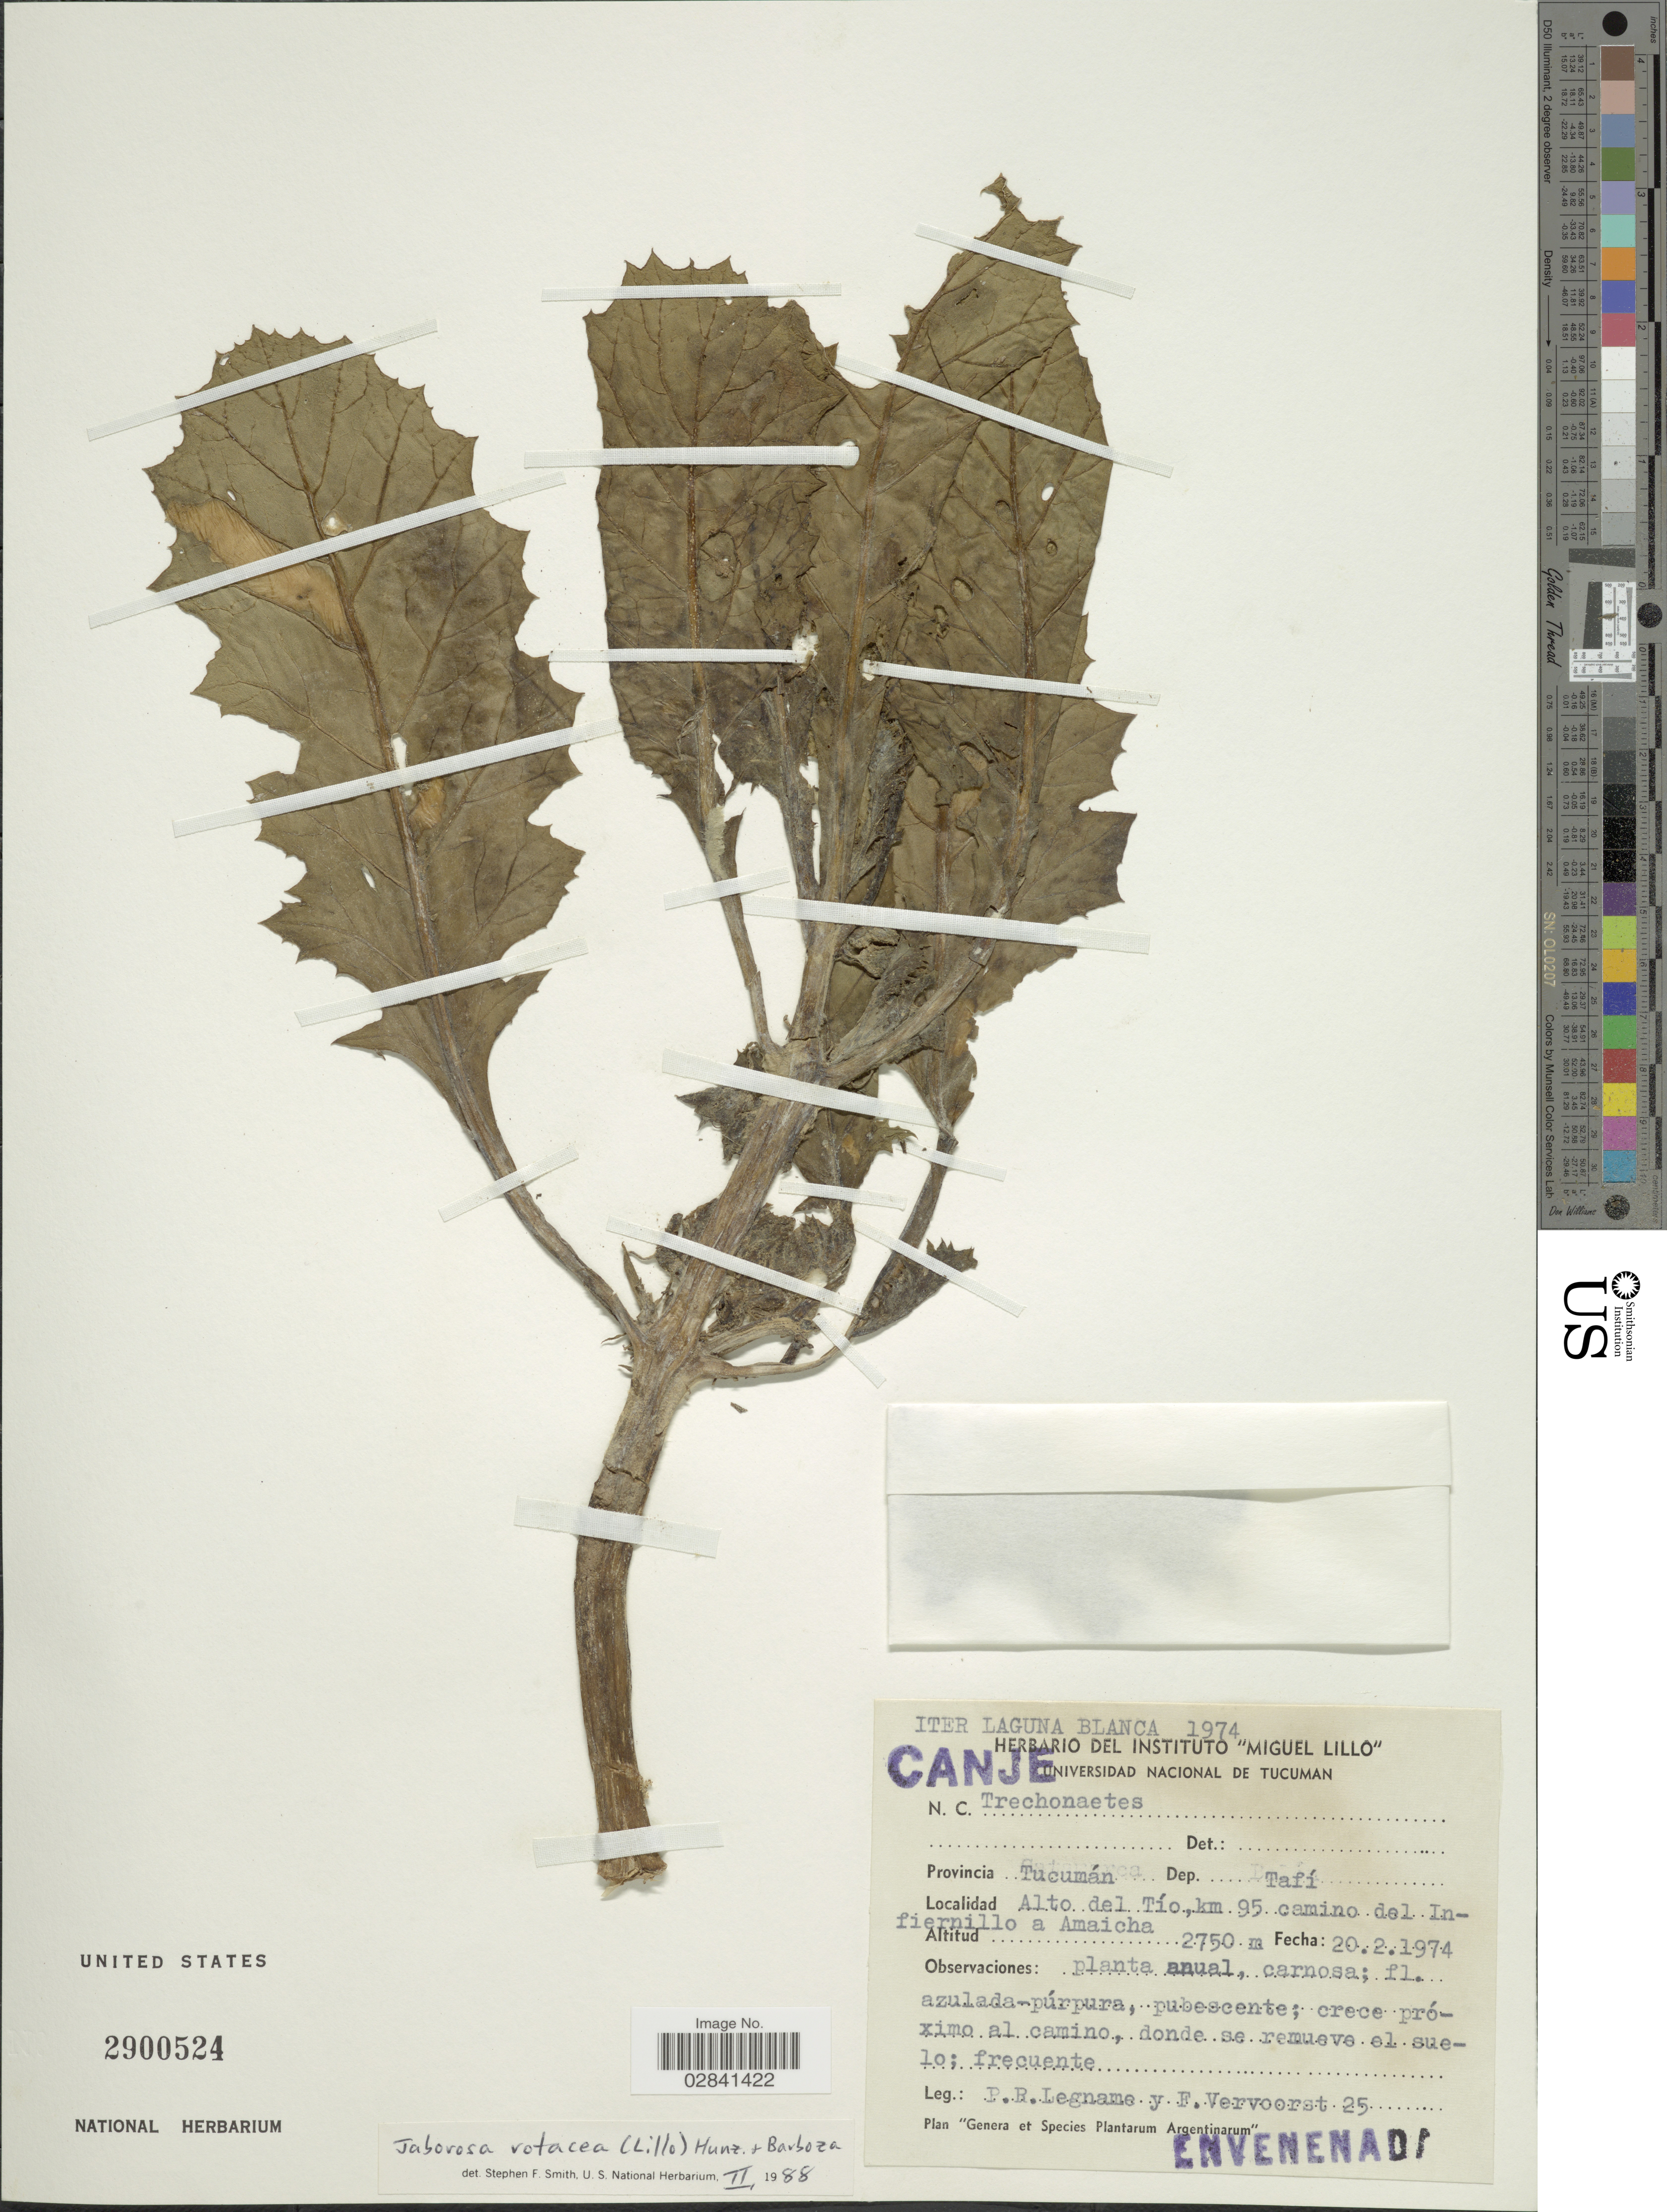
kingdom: Plantae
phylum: Tracheophyta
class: Magnoliopsida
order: Solanales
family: Solanaceae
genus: Jaborosa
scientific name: Jaborosa rotacea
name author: (Lillo) Hunz. & Barboza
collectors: P. R. Legname & F. Vervoorst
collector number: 25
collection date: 1974-02-20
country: Argentina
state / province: Tucuman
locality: Dep. Tafí. Alto del Tío, km 95 camino del Infiernillo a Amaicha.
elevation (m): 2750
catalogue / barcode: US 2900524